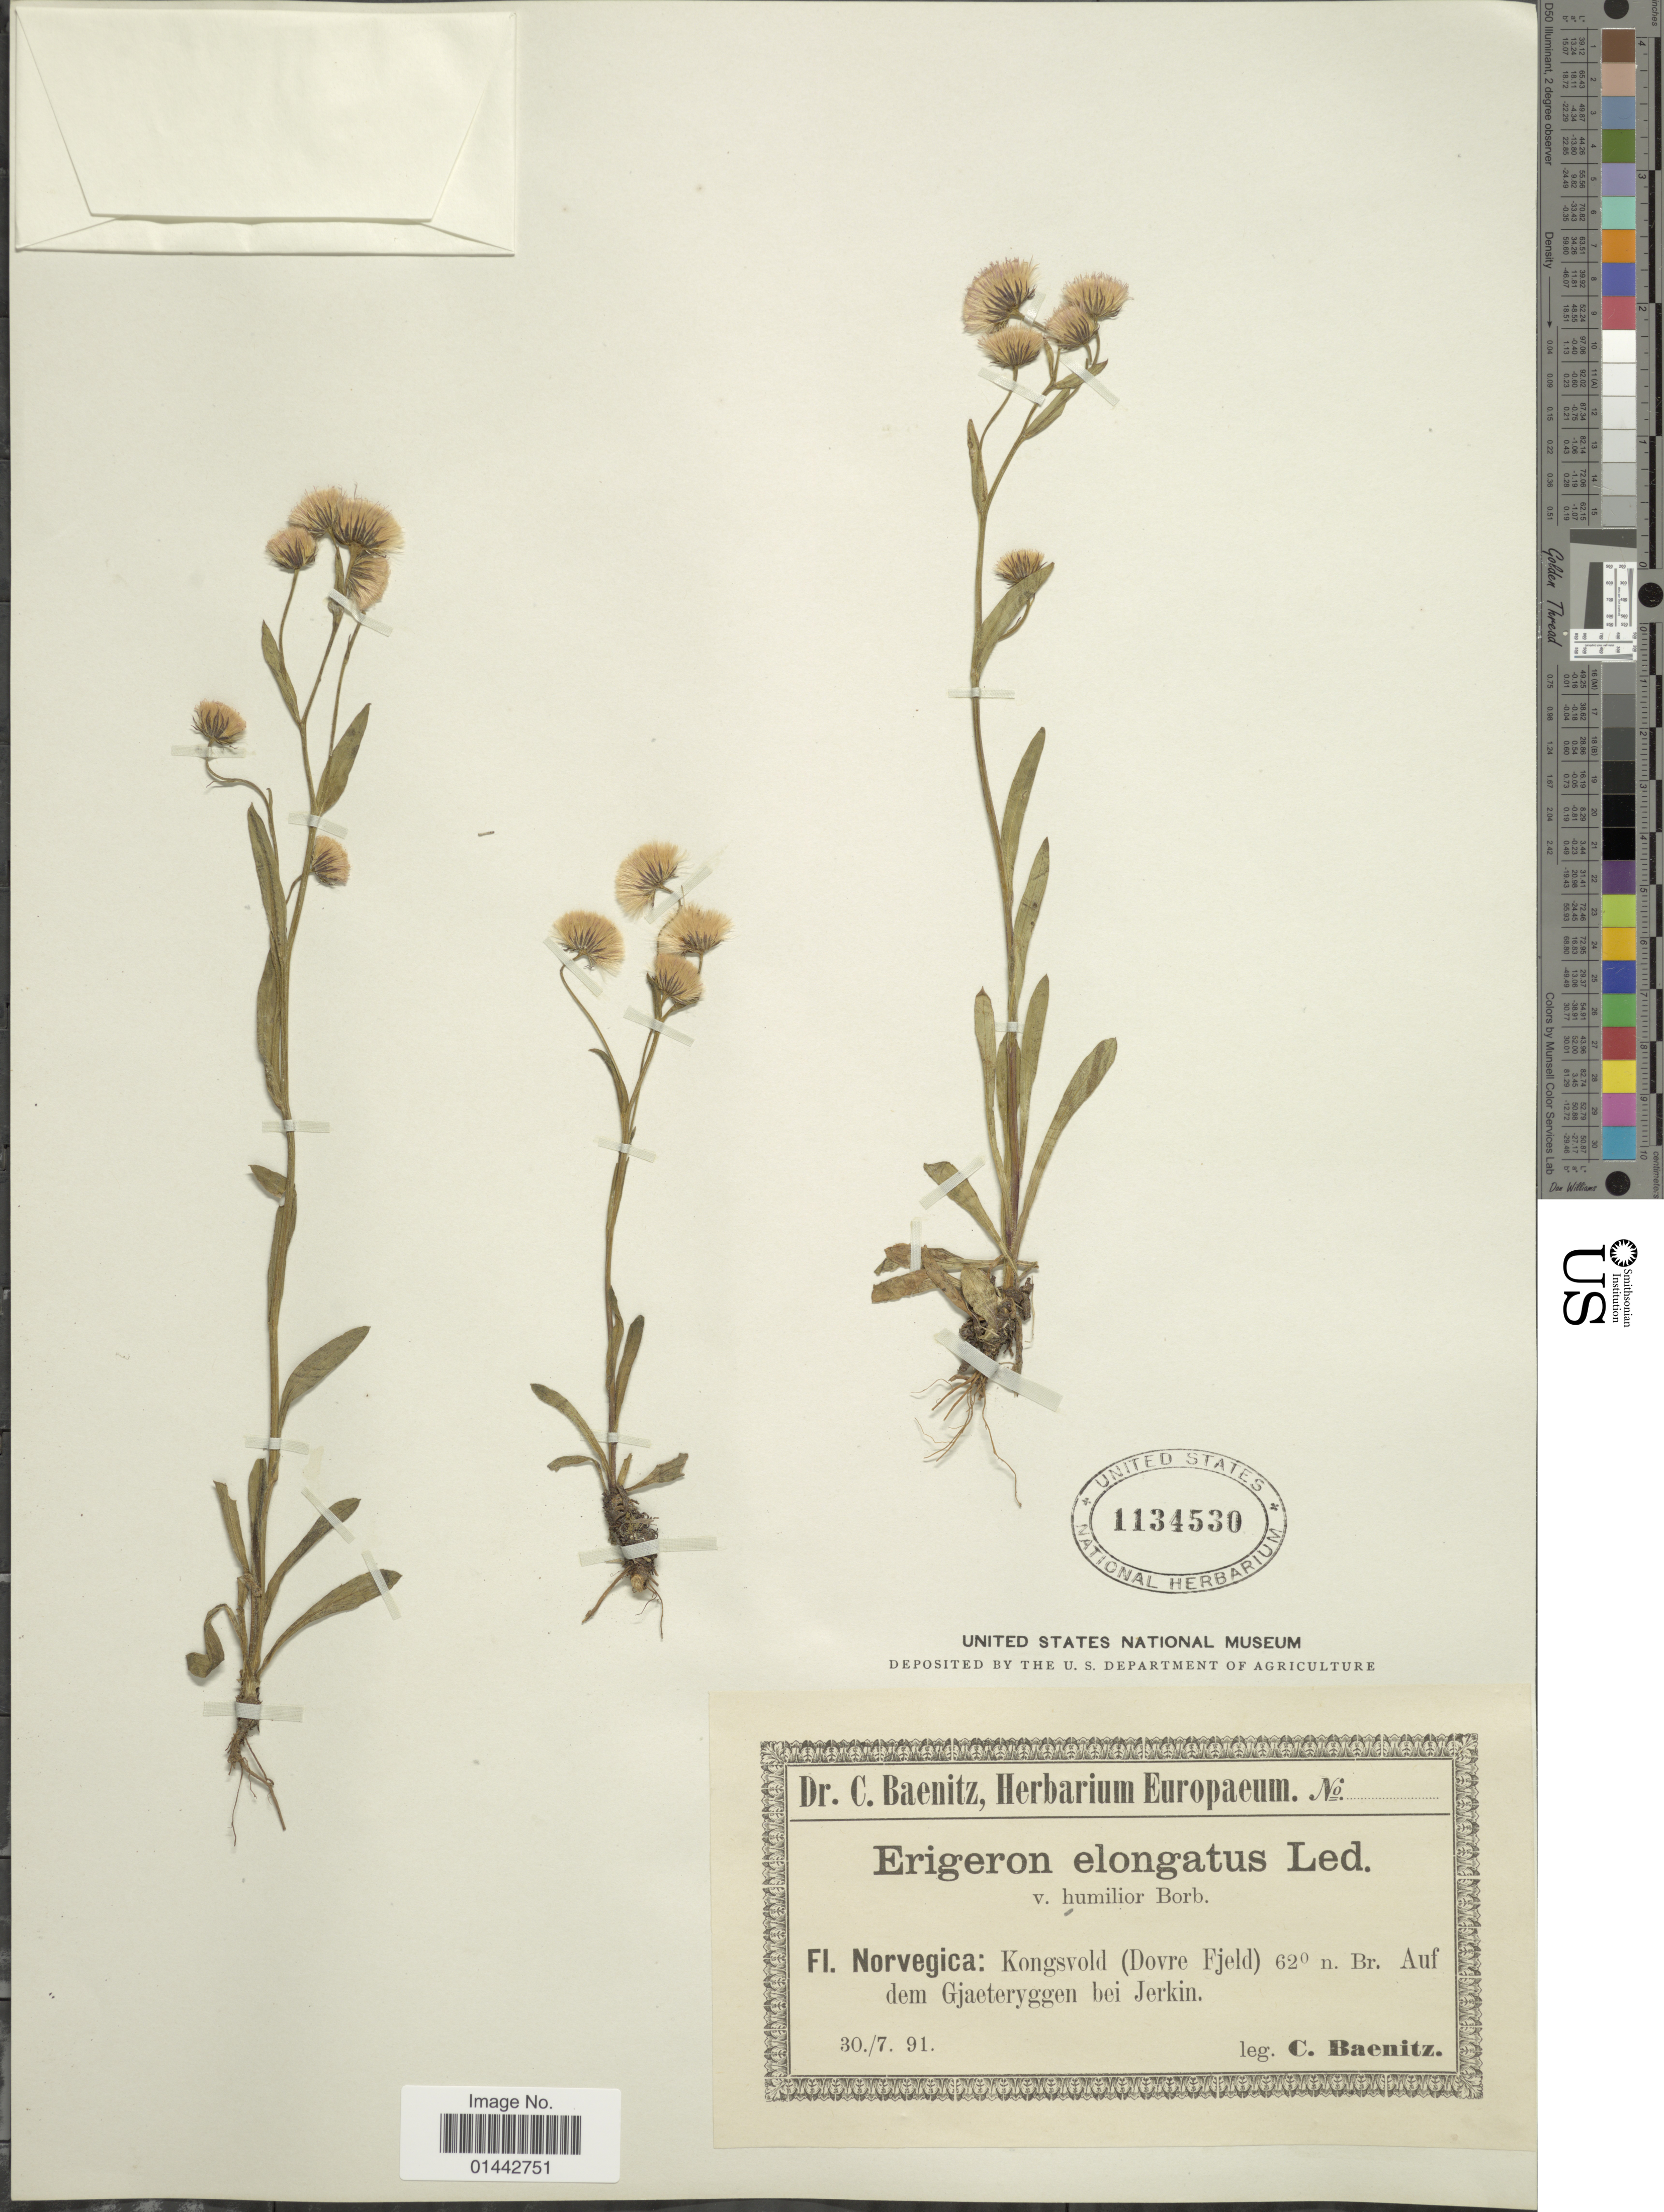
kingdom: Plantae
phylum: Tracheophyta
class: Magnoliopsida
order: Asterales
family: Asteraceae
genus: Erigeron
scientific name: Erigeron elongatus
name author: Ledeb.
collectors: C. G. Baenitz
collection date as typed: Transcribed d/m/y: 30/7/91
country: Norway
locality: Kongsvold (Dovre Fjeld) 62 degrees n. Br. Auf dem Gjaeteryggen bei Jerkin.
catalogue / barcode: US 1134530